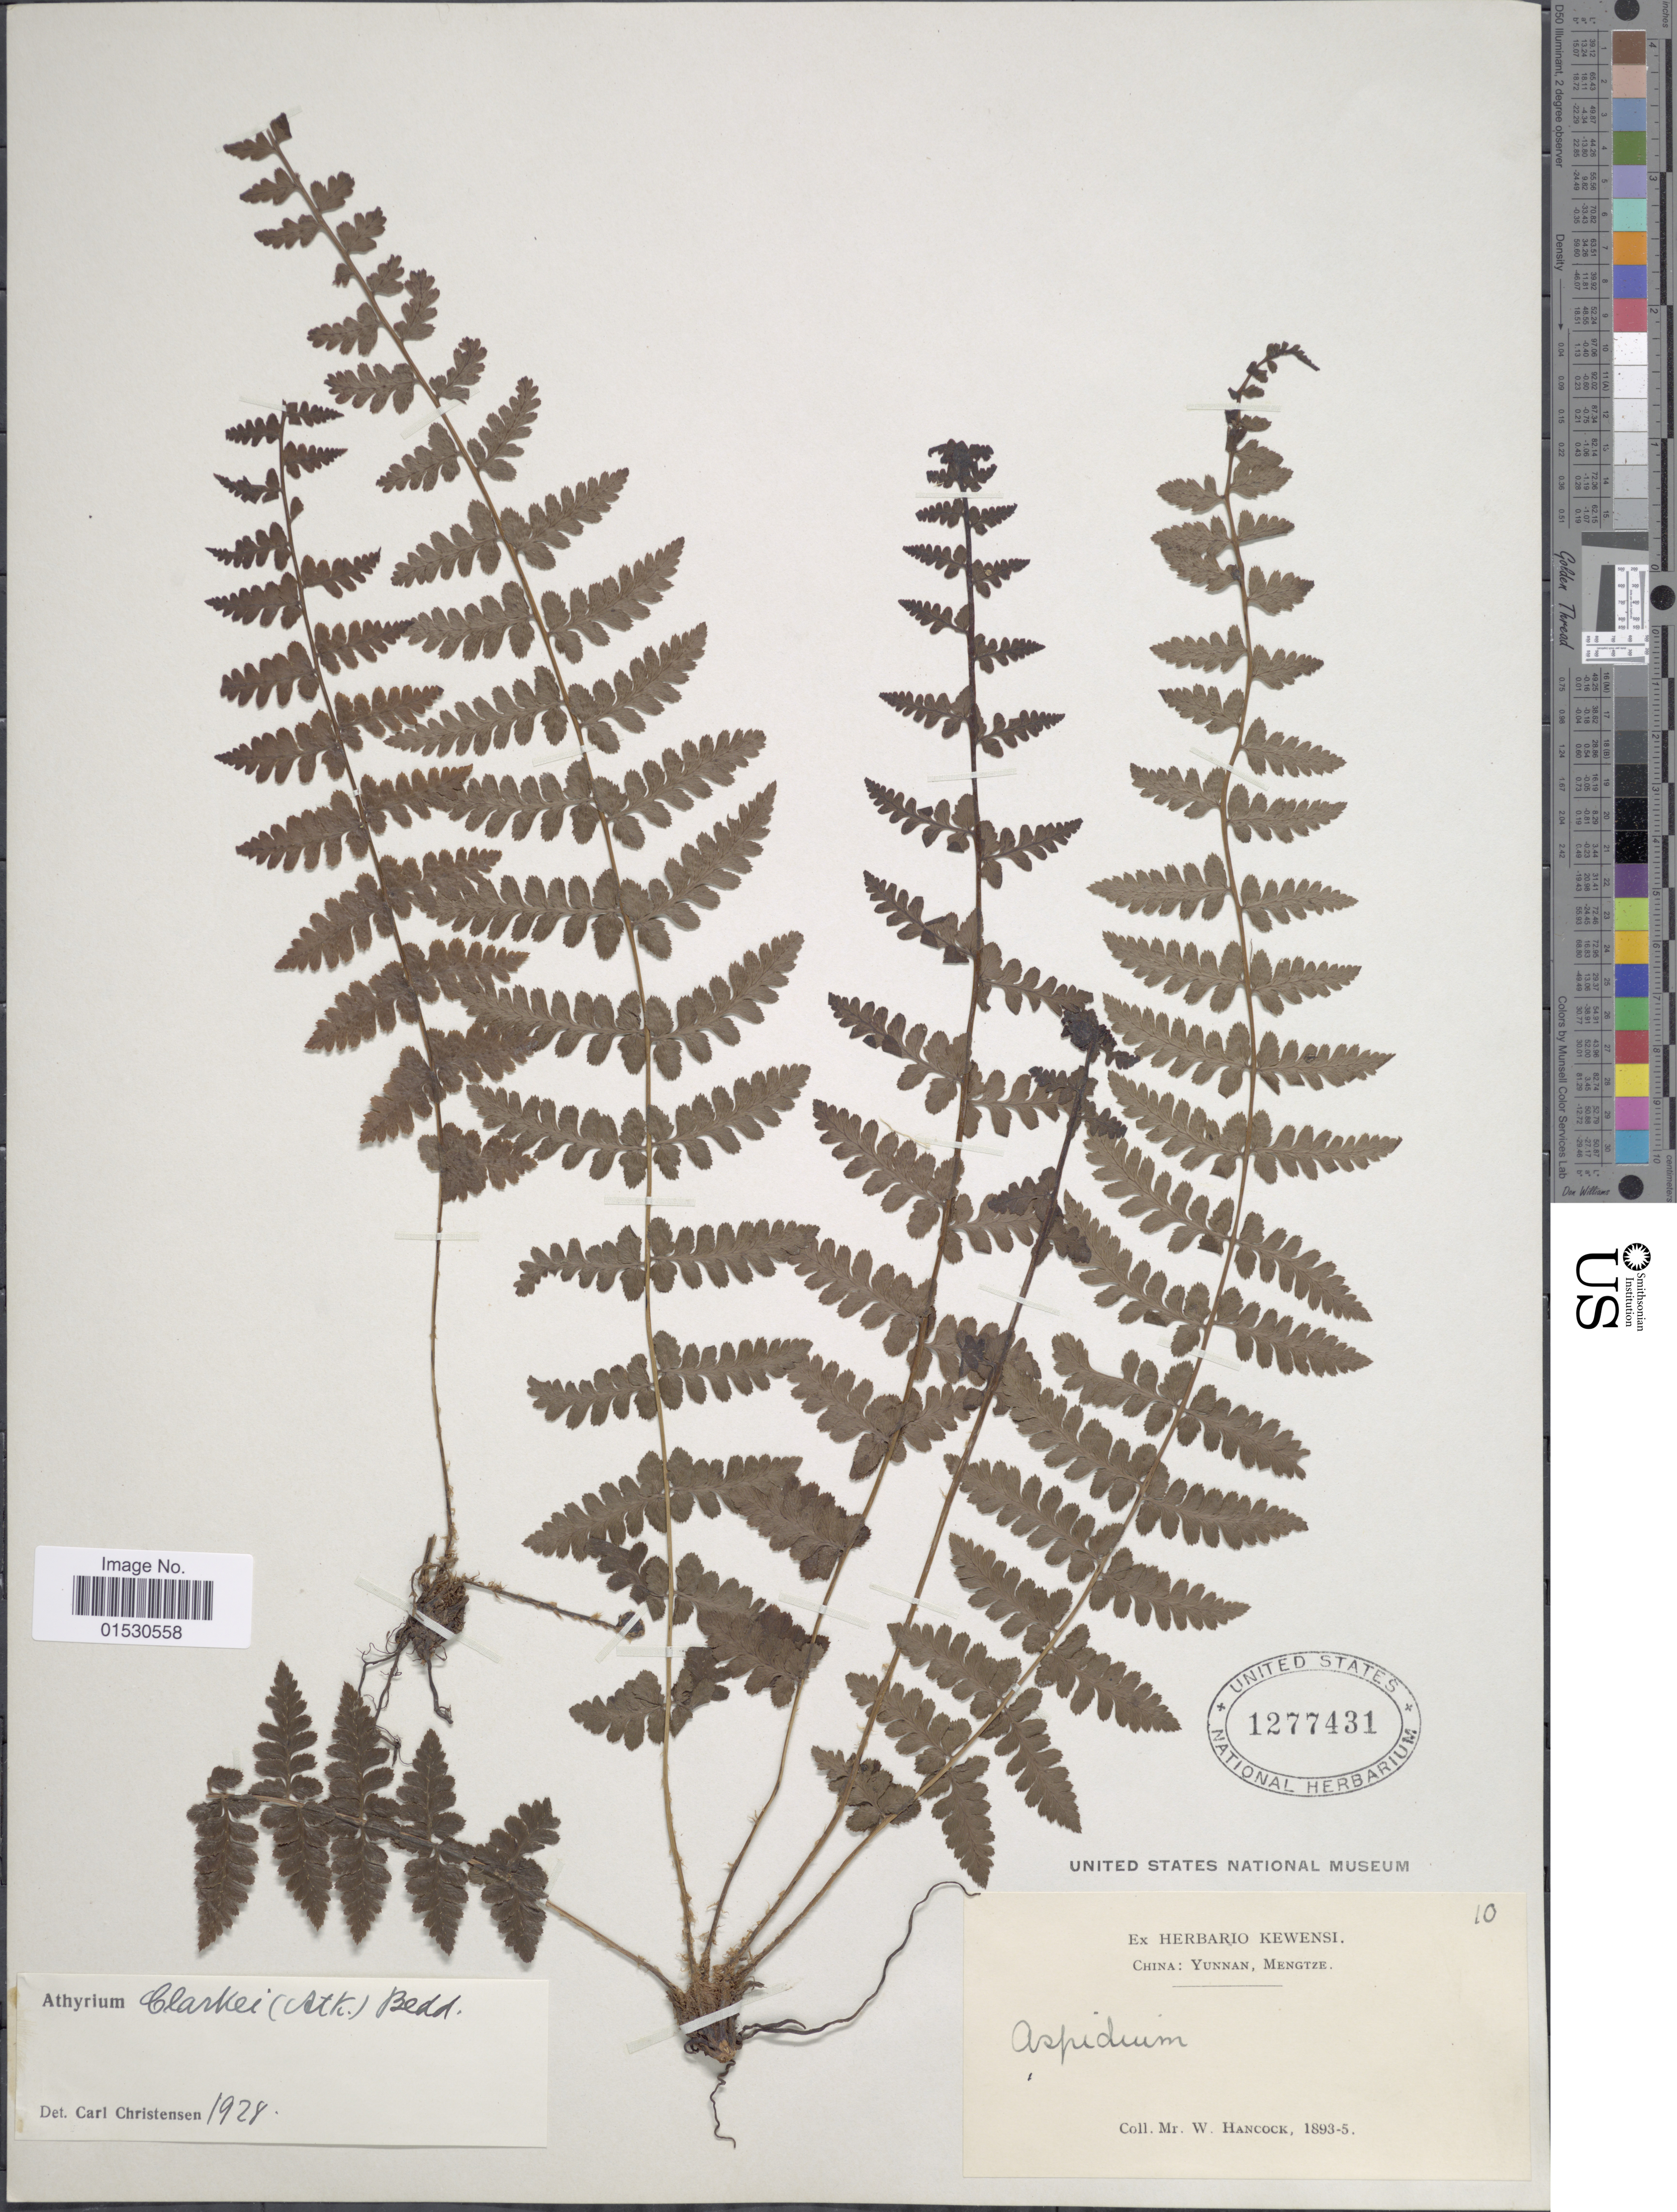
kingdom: Plantae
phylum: Tracheophyta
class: Polypodiopsida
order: Polypodiales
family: Athyriaceae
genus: Athyrium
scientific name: Athyrium clarkei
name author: Bedd.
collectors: W. Hancock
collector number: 10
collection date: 1893/1895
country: China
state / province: Yunnan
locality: Mengtze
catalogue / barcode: US 1277431